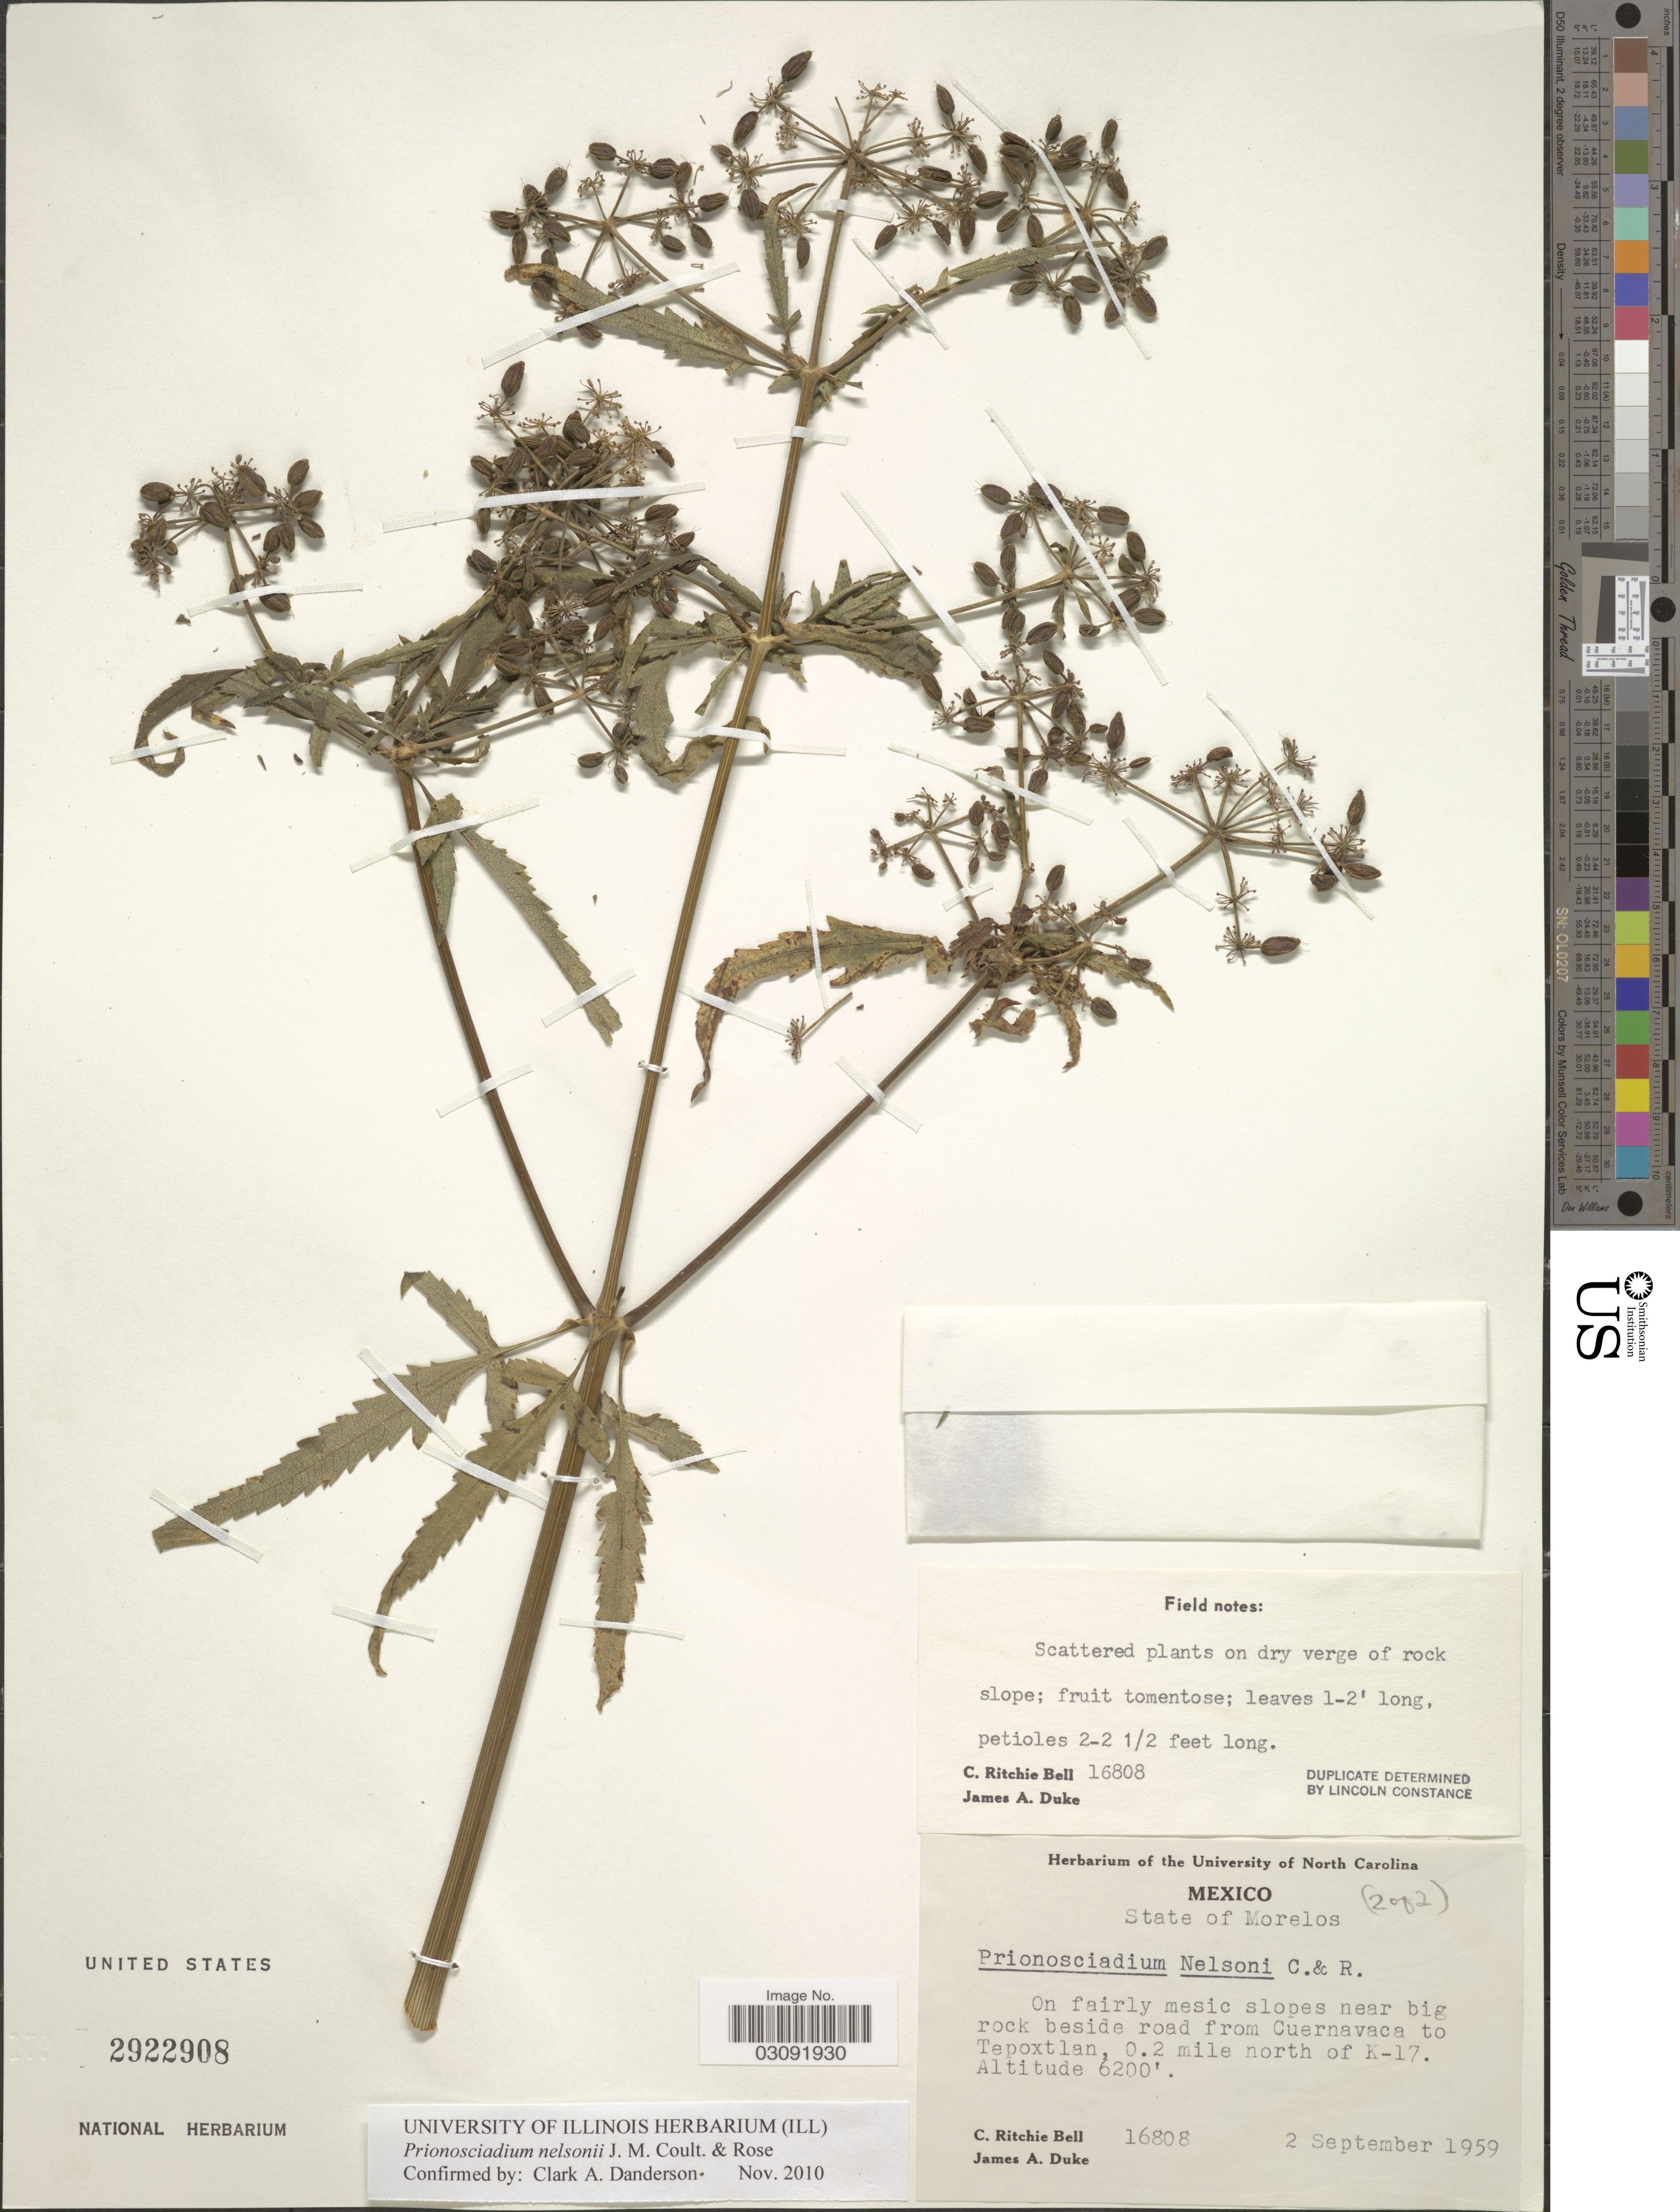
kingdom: Plantae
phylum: Tracheophyta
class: Magnoliopsida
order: Apiales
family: Apiaceae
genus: Prionosciadium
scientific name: Prionosciadium nelsonii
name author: J.M. Coult. & Rose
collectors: C. R. Bell & J. A. Duke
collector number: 16808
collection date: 1959-09-02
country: Mexico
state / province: Morelos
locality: On fairly mesic slopes near big rock beside road from Cuernavaca to Tepoxtlan, 0.2 mile north of K-17.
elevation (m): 1890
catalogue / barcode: US 2922908